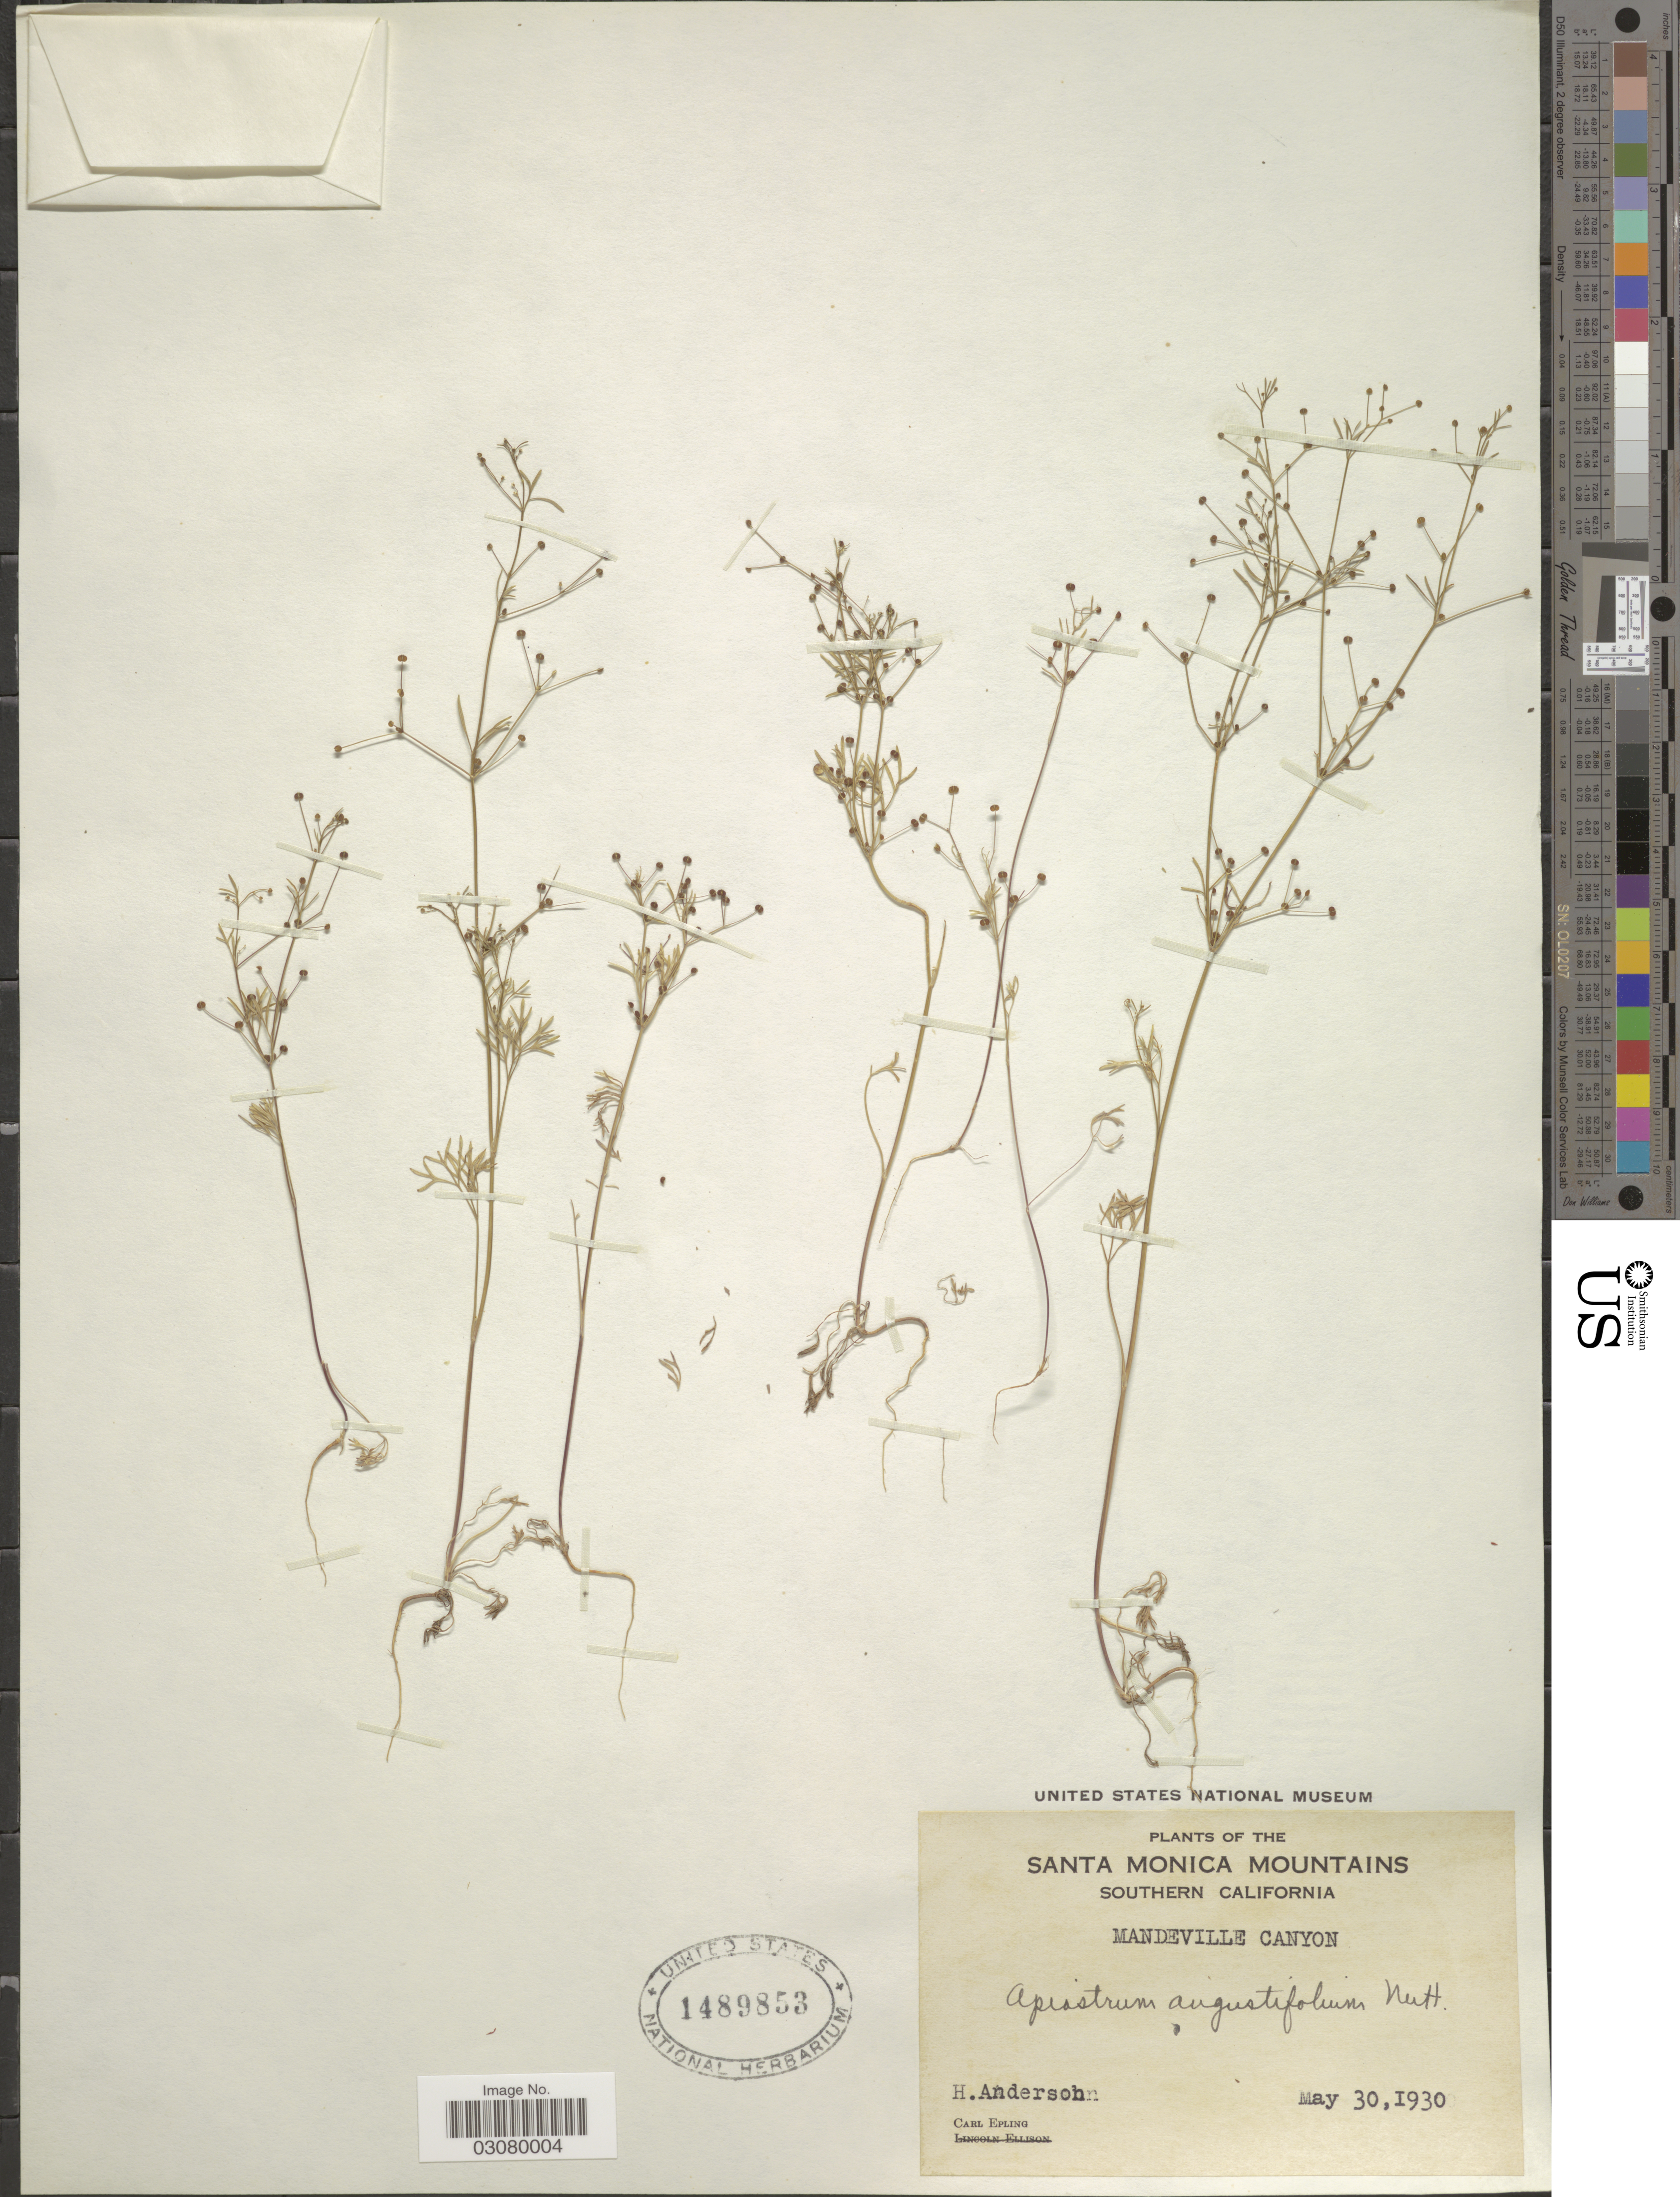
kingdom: Plantae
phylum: Tracheophyta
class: Magnoliopsida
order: Apiales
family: Apiaceae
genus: Apiastrum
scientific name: Apiastrum angustifolium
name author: Nutt.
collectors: H. Anderson & C. C. Epling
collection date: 1930-05-30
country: United States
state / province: California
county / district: Los Angeles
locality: Santa Monica Mountains, Southern California. Mandeville Canyon.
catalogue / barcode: US 1489853